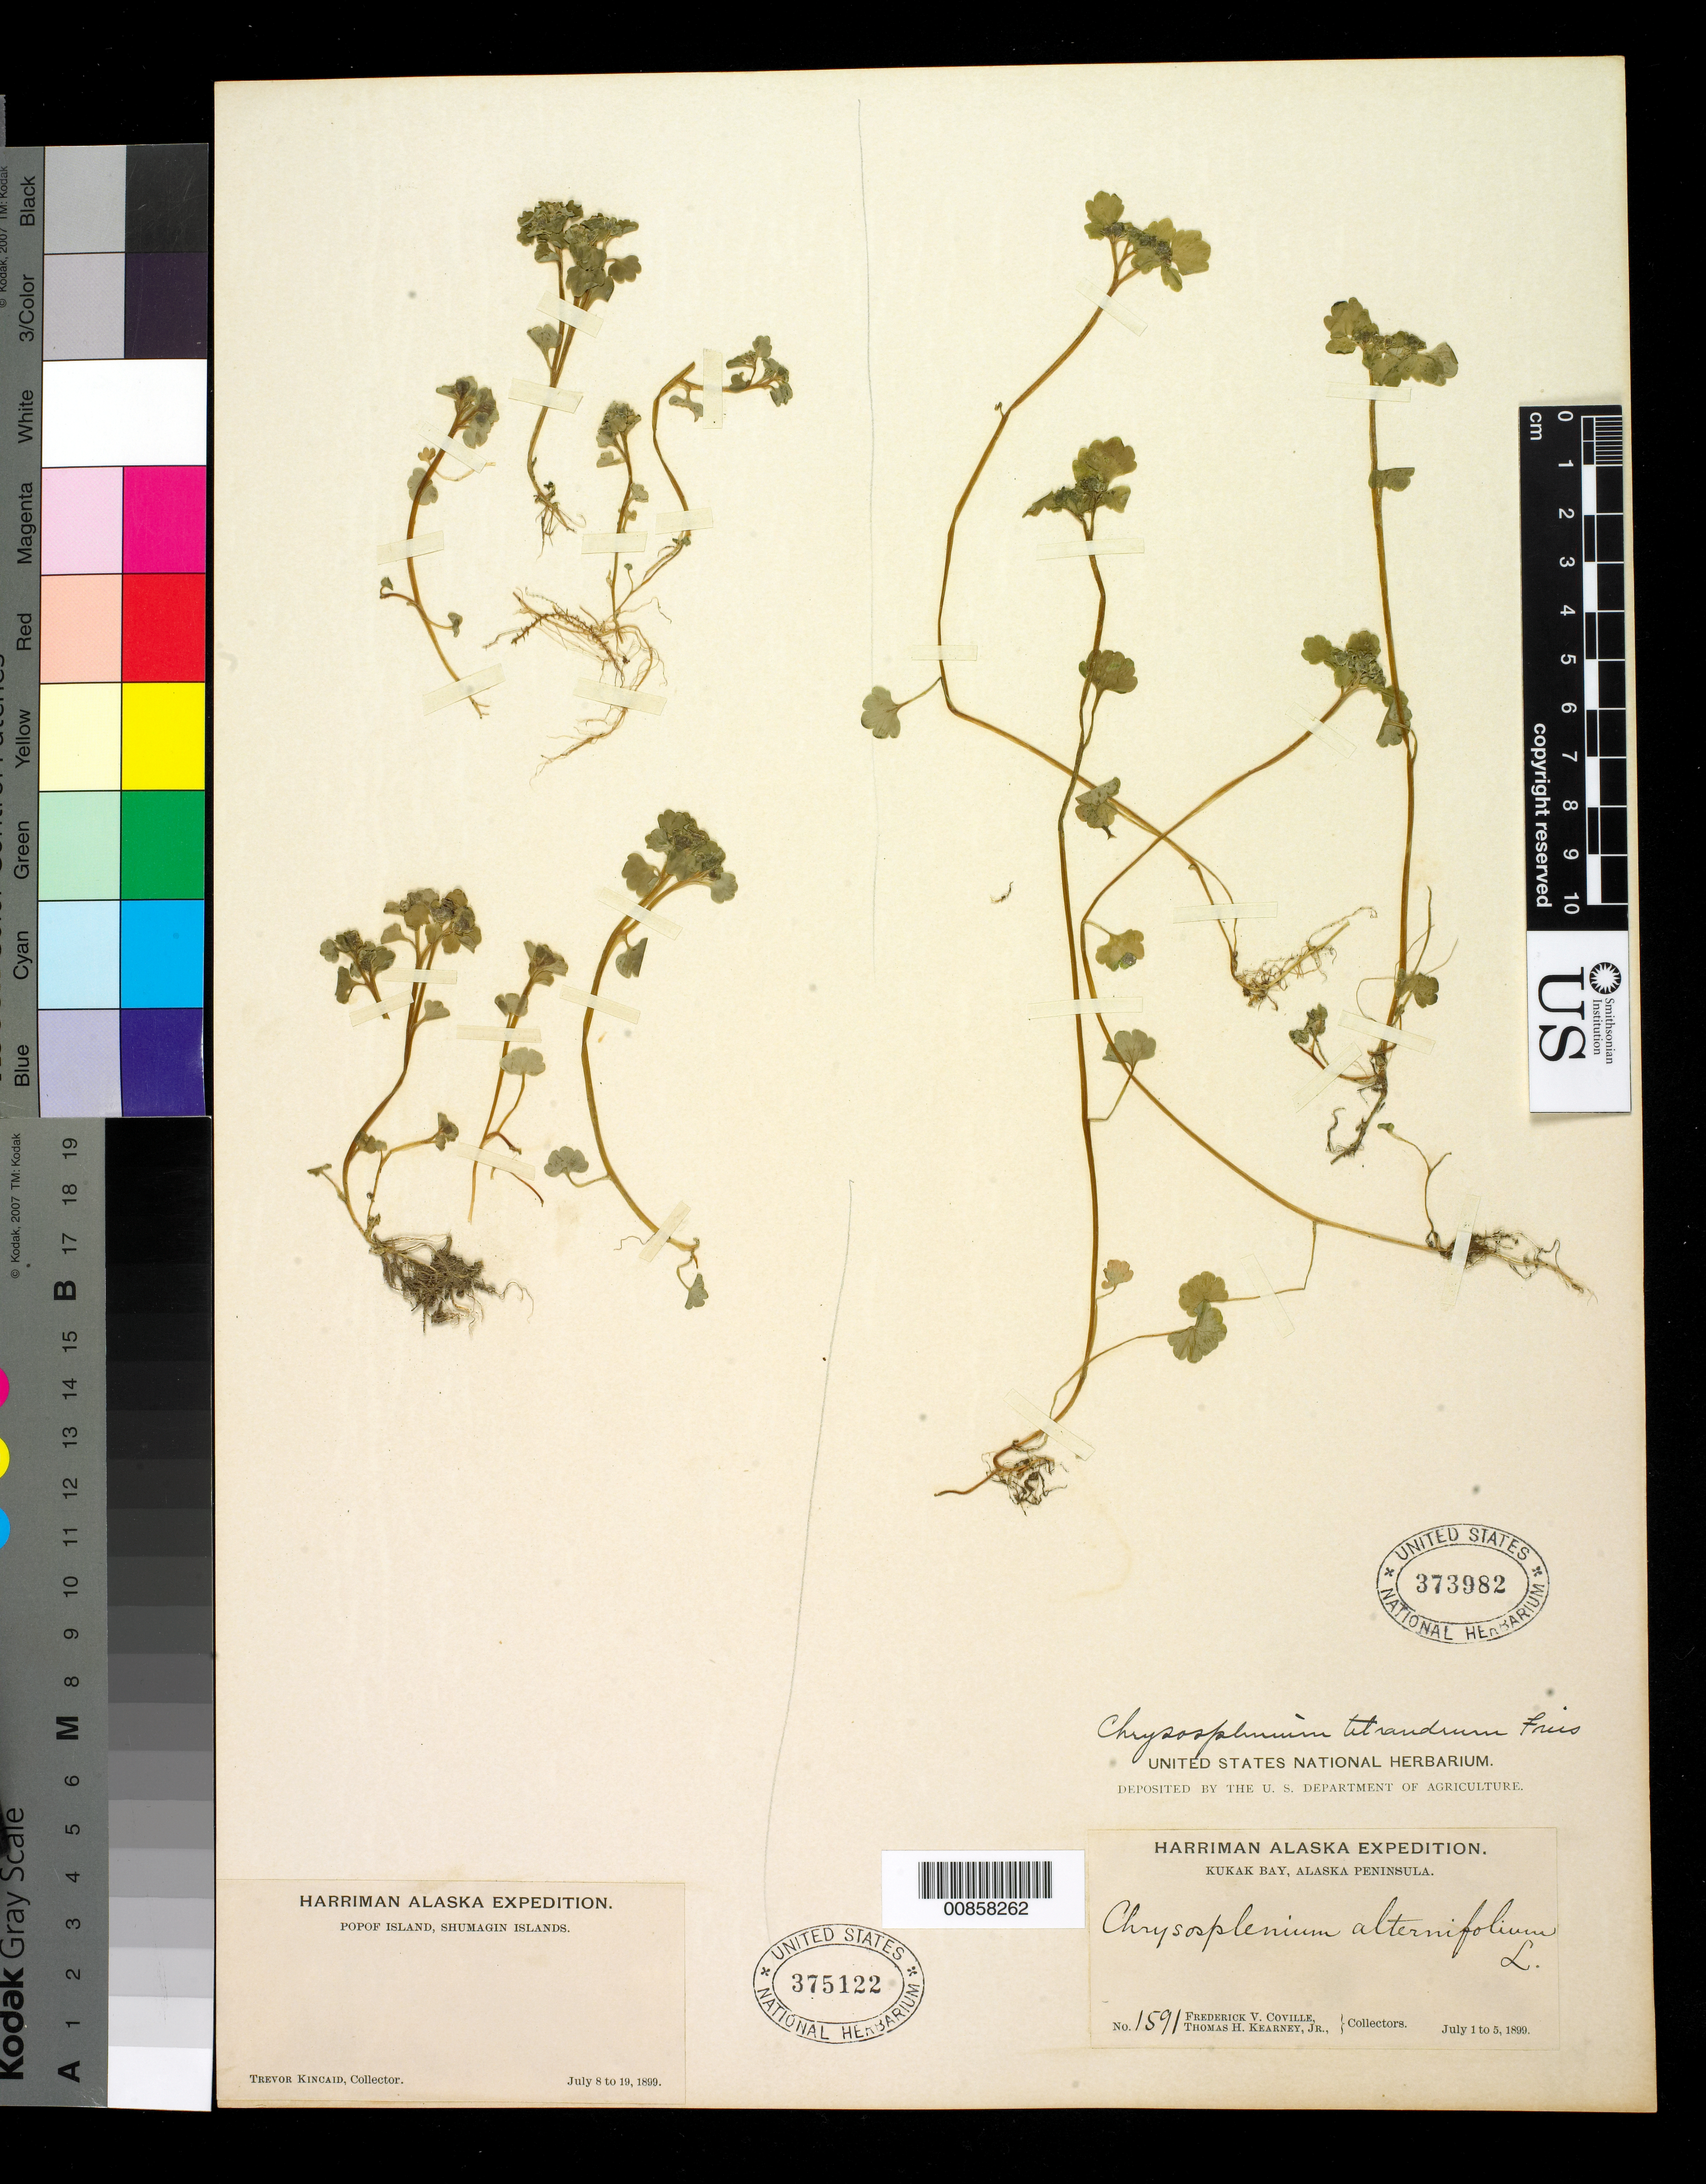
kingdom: Plantae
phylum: Tracheophyta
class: Magnoliopsida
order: Saxifragales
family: Saxifragaceae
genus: Chrysosplenium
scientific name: Chrysosplenium tetrandrum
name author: (N. Lund) Th. Fr.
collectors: F. V. Coville & T. H. Kearney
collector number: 1591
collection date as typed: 01 Jul 1899 to 05 Jul 1899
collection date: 1899-07-01/1899-07-05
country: United States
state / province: Alaska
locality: Kukak Bay, Alaska Peninsula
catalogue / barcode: US 373982